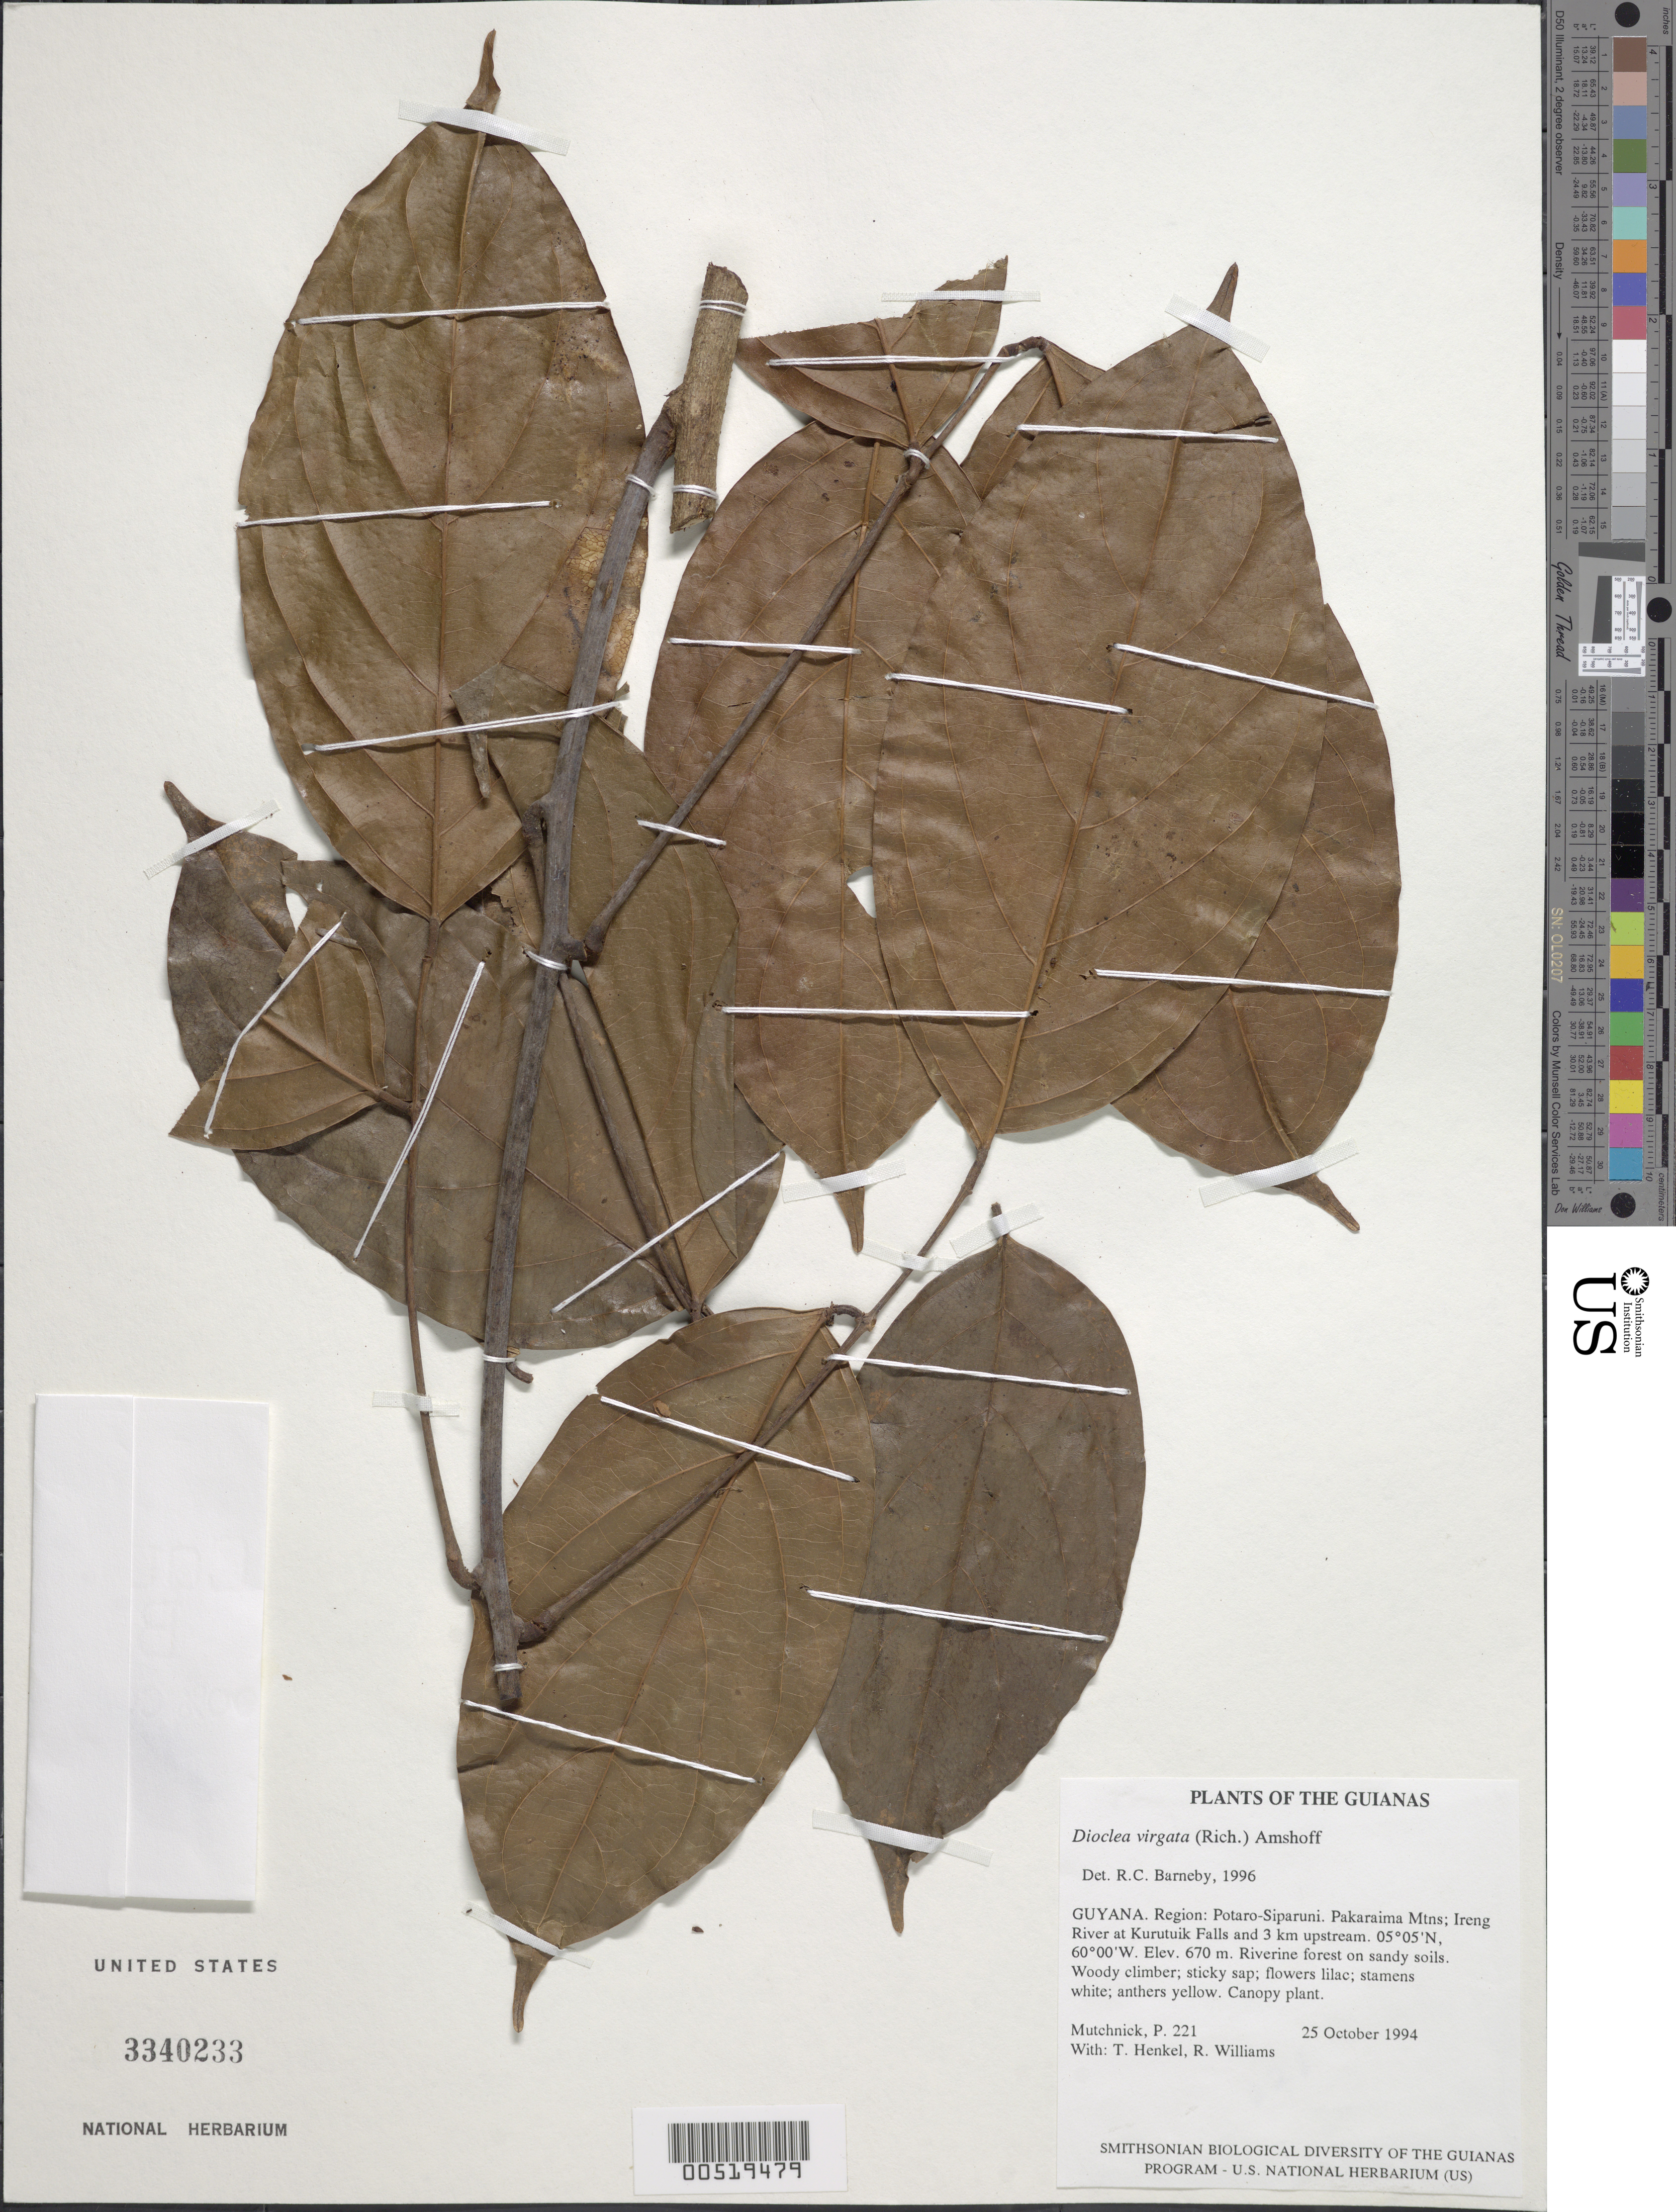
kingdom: Plantae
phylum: Tracheophyta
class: Magnoliopsida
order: Fabales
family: Fabaceae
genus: Dioclea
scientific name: Dioclea virgata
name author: (Rich.) Amshoff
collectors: P. Mutchnick, T. Henkel & R. Williams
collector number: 221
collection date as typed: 25 October 1994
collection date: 1994-10-25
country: Guyana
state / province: Potaro-Siparuni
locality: Pakaraima Mtns; Ireng River at Kurutuik Falls and 3 km upstream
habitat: Riverine forest on sandy soils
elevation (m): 670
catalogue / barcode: US 3340233